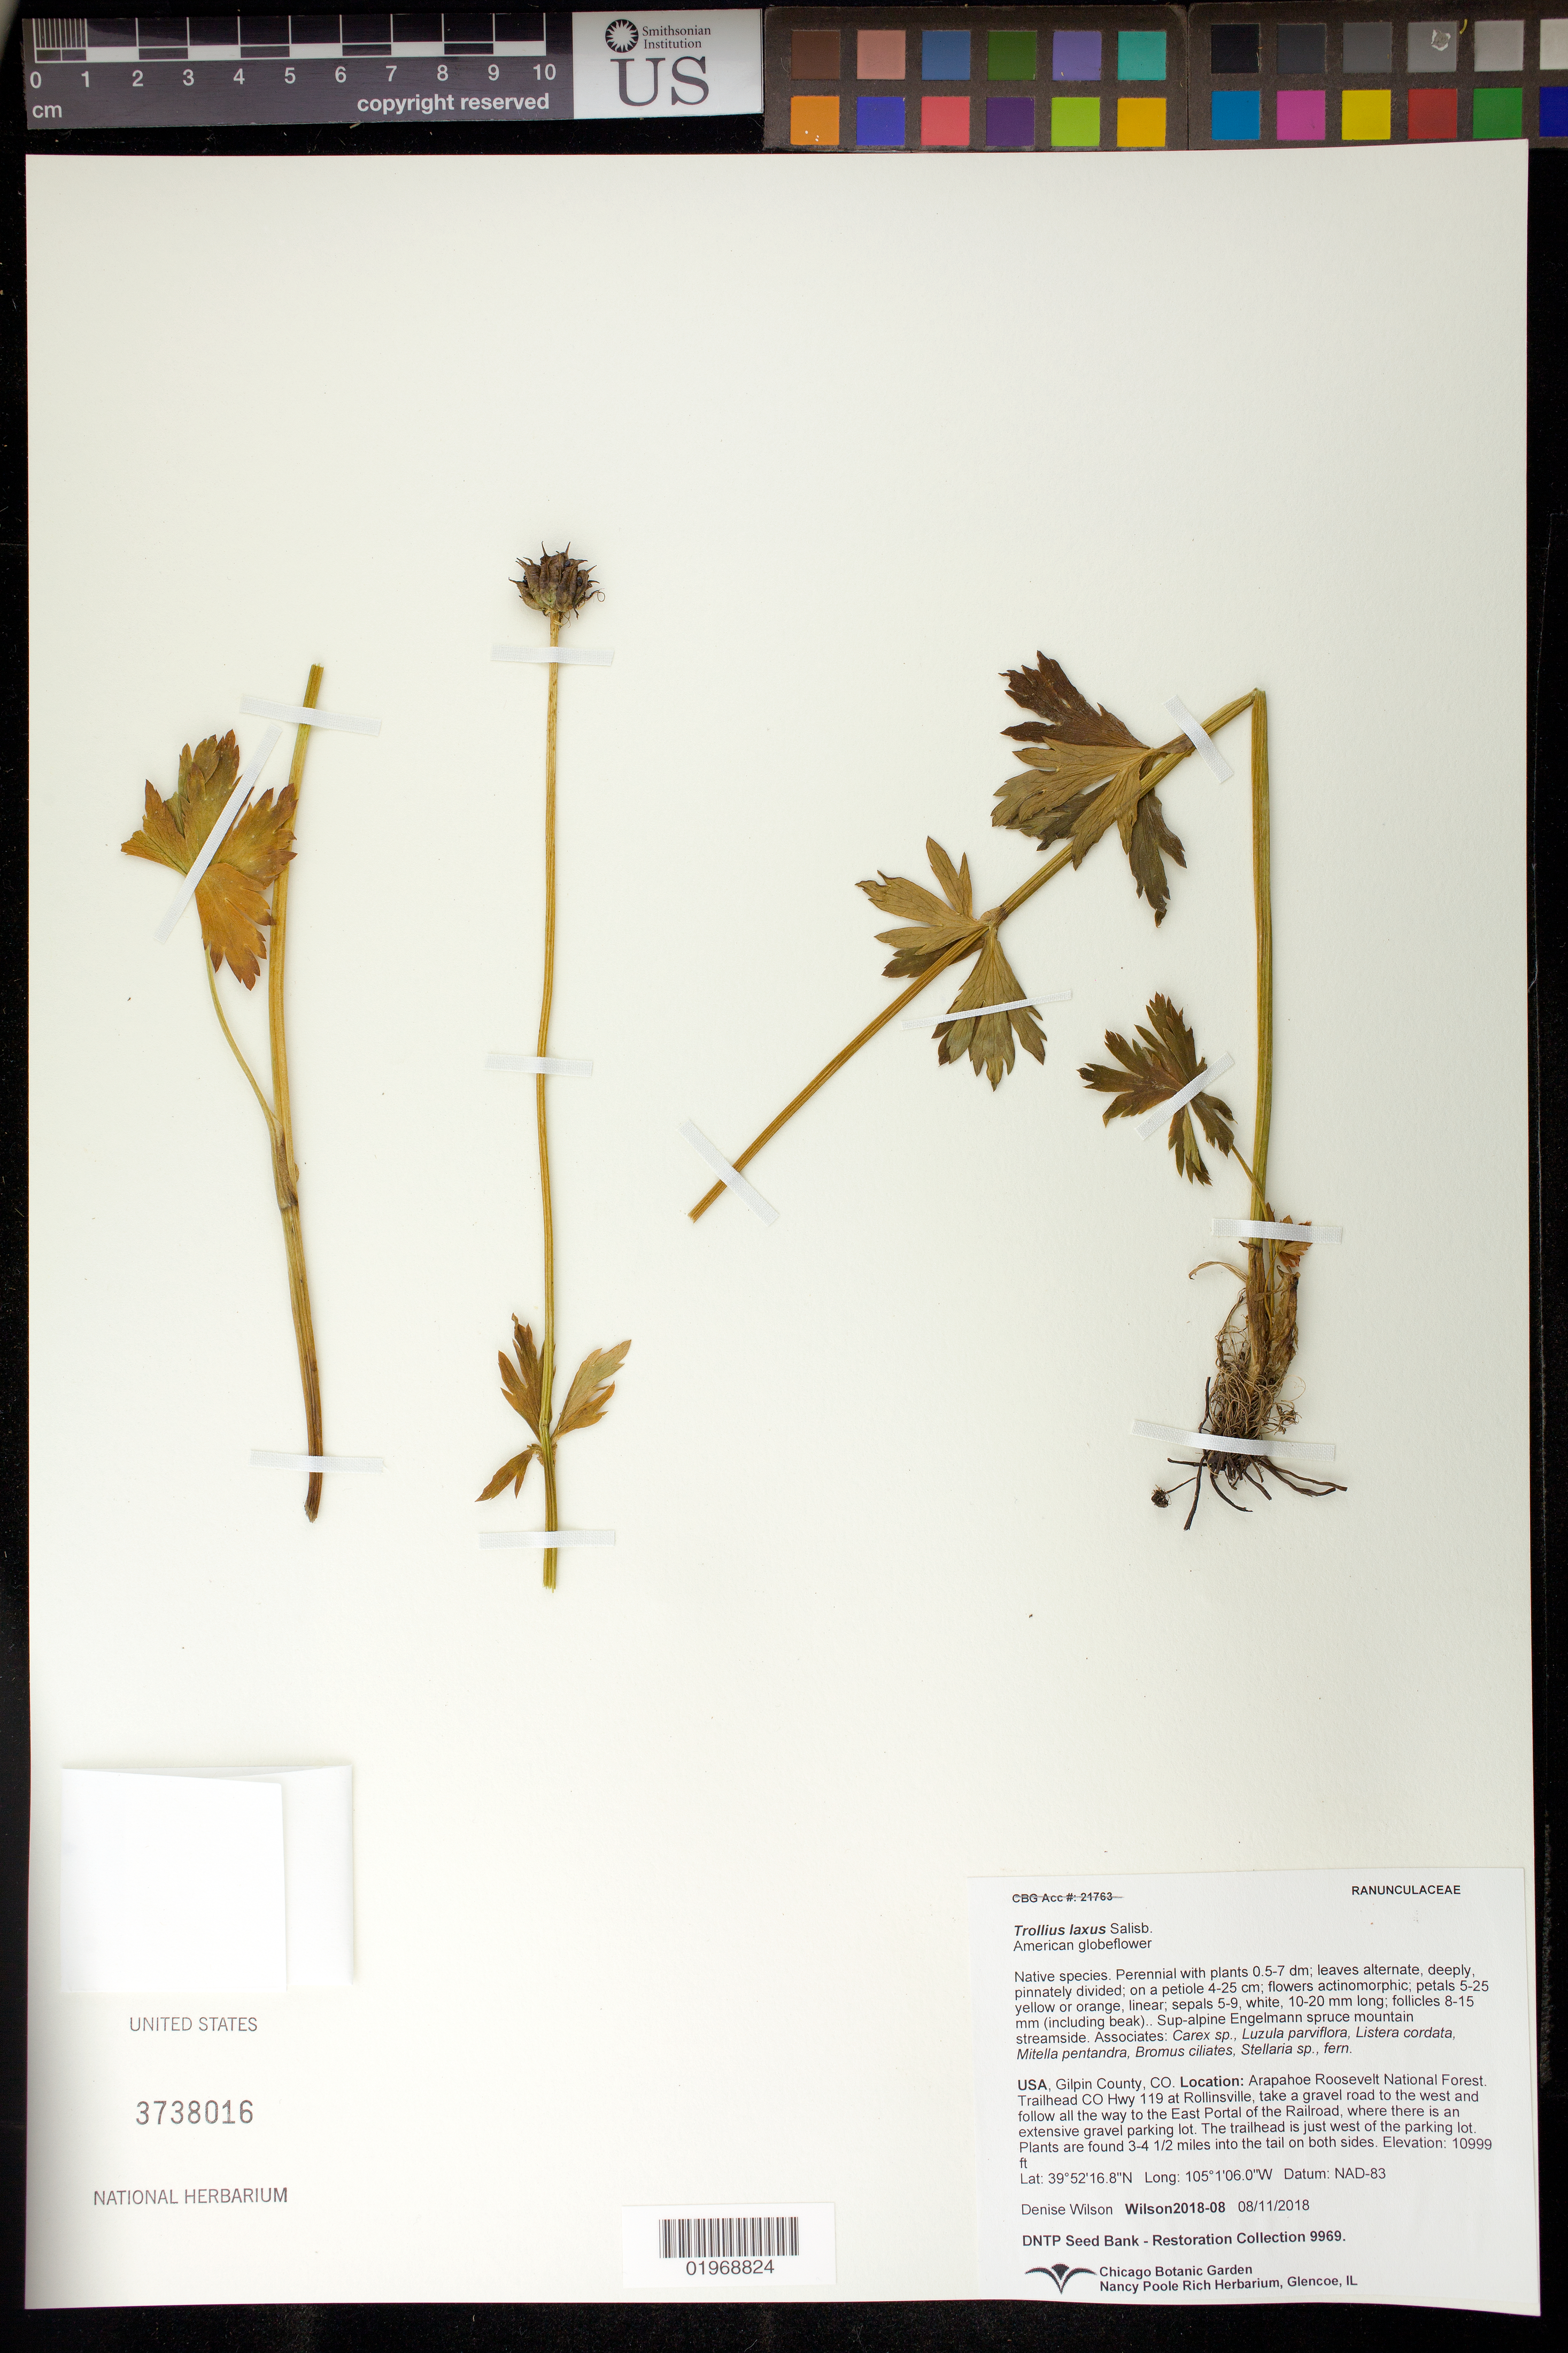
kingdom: Plantae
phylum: Tracheophyta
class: Magnoliopsida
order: Ranunculales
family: Ranunculaceae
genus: Trollius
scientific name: Trollius laxus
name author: Salisb.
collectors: D. Wilson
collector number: Wilson2018-08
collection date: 2018-08-11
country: United States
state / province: Colorado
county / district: Gilpin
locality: Arapahoe Roosevelt National Forest. Trailhead CO Hwy 119 at Pollinsville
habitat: Sup-alpine Engelmann spruce mountain srteamside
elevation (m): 3352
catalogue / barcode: US 3738016